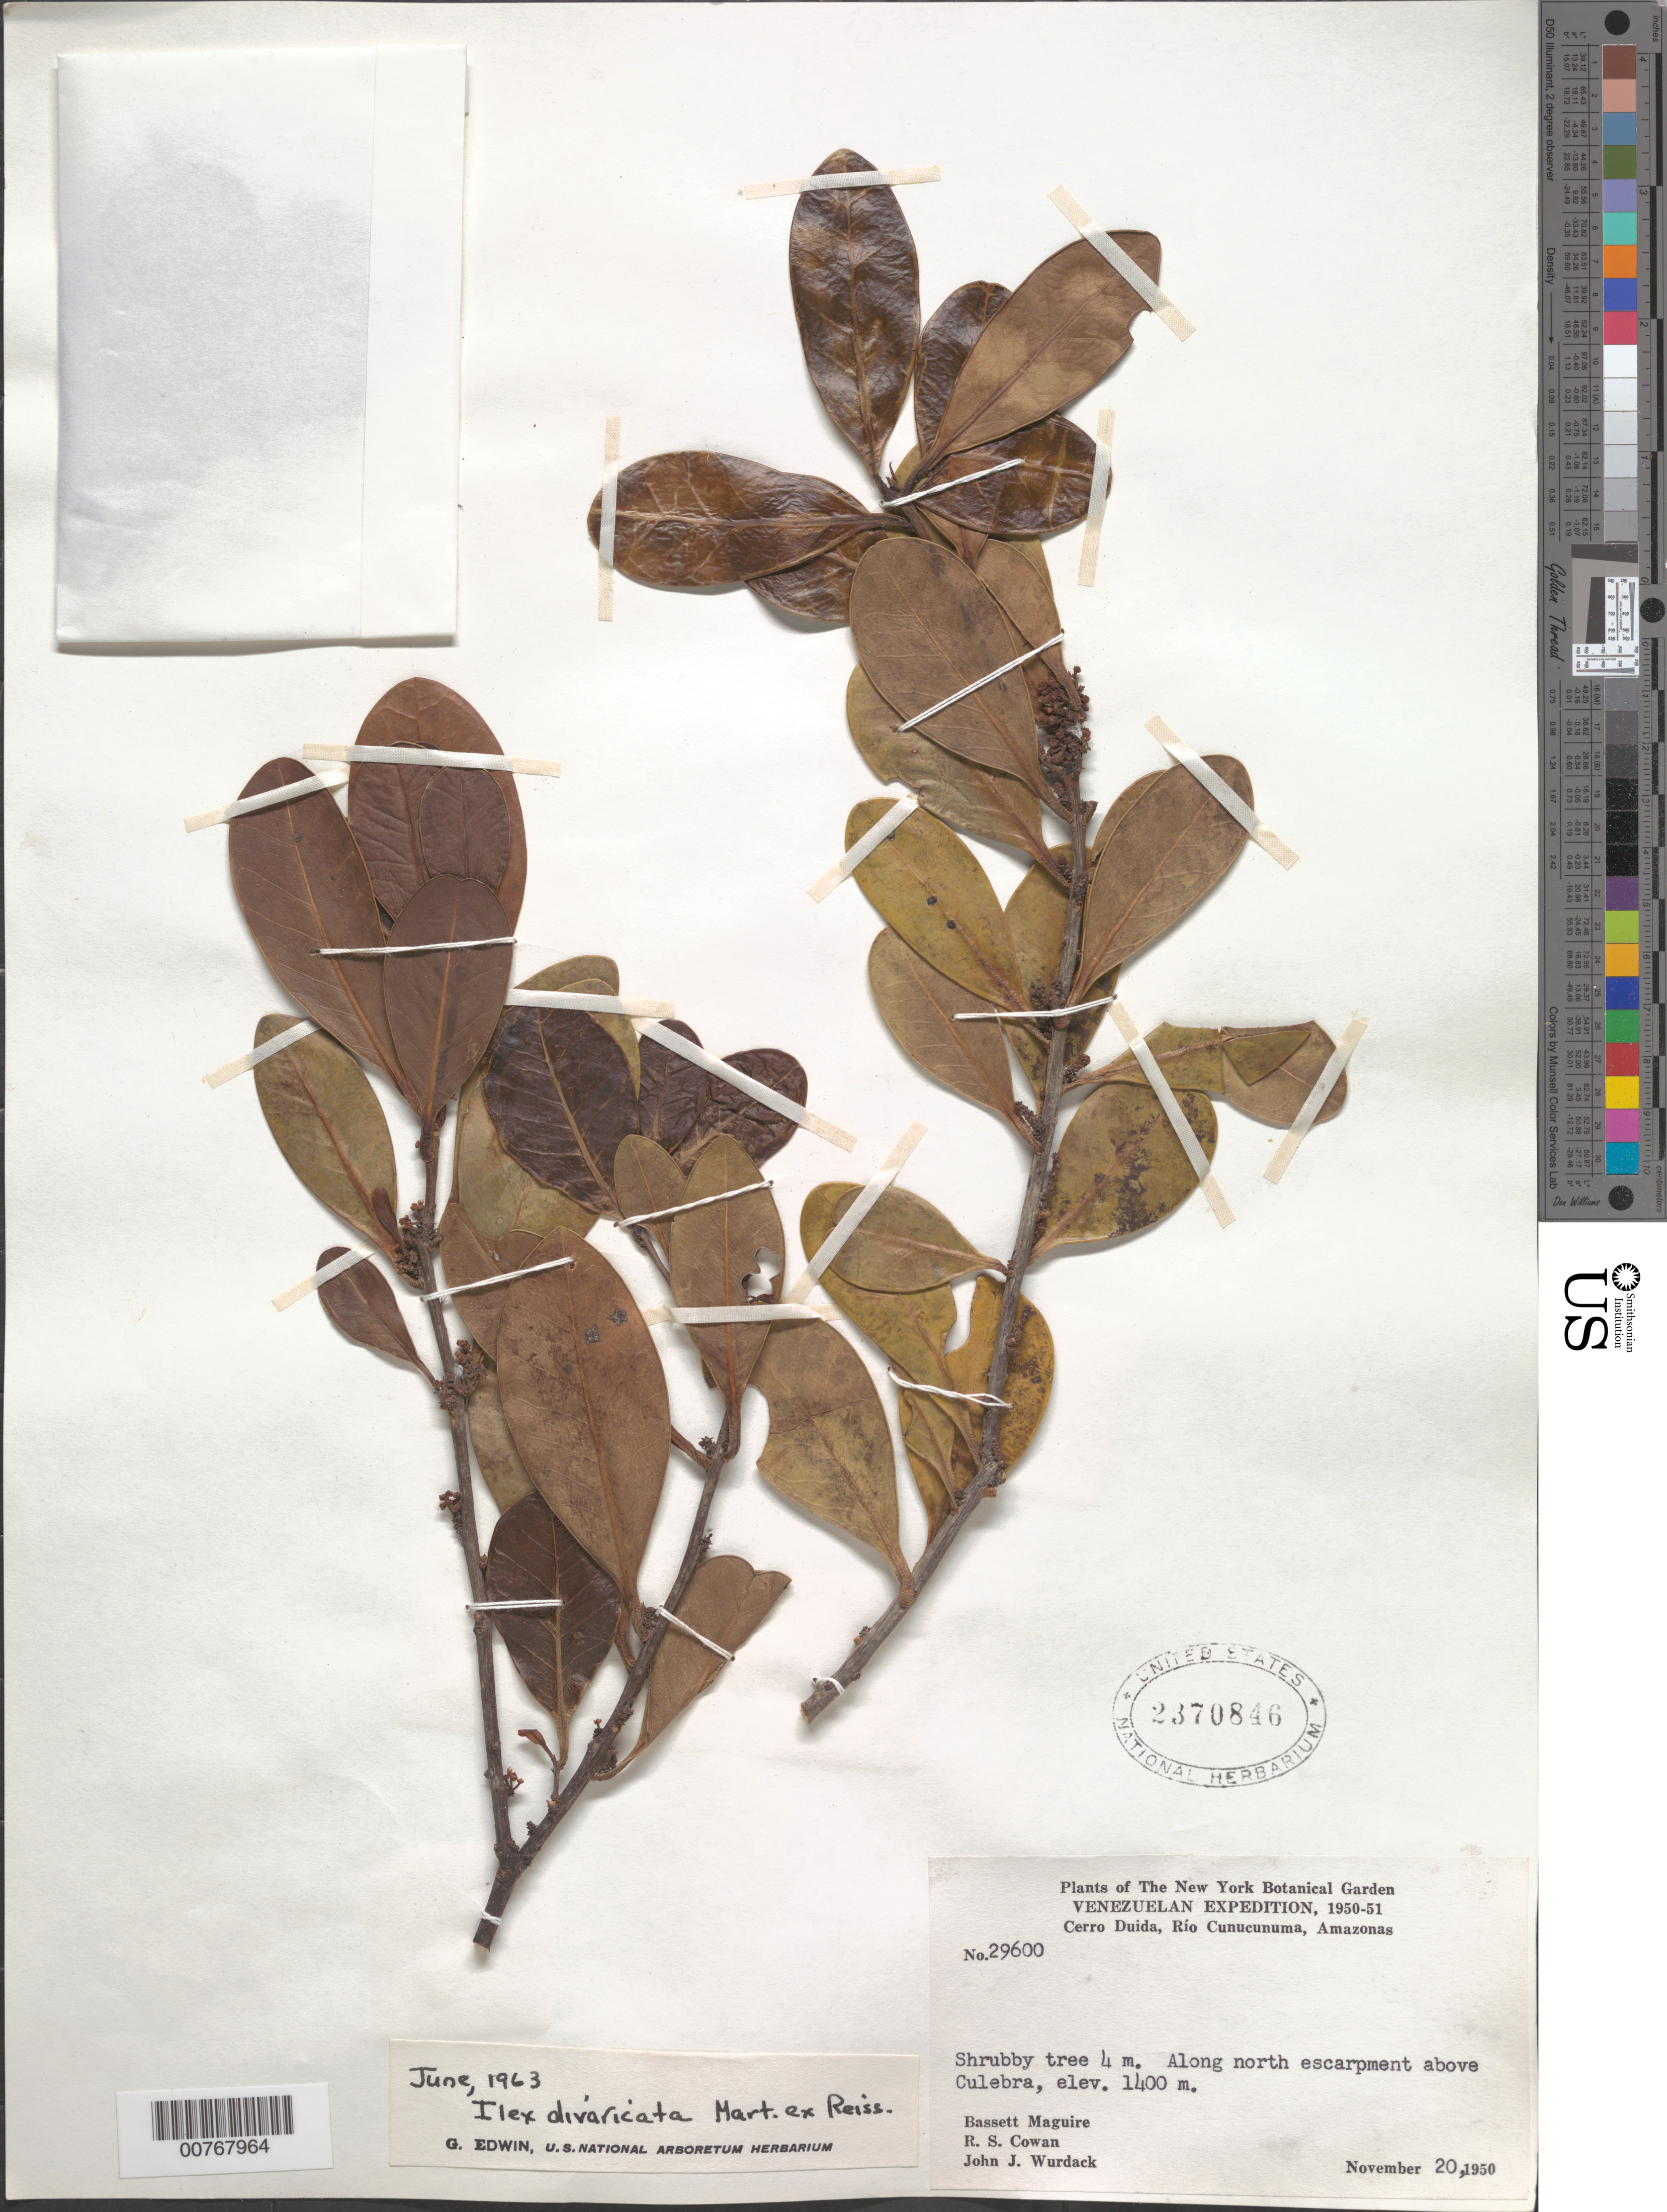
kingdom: Plantae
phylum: Tracheophyta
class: Magnoliopsida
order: Aquifoliales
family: Aquifoliaceae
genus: Ilex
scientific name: Ilex divaricata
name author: Mart. ex Reissek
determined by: Edwin, G.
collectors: B. Maguire, R. S. Cowan & J. J. Wurdack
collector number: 29600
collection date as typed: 20-Nov-50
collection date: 1950-11-20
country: Venezuela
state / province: Amazonas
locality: Cerro Duida, Río Cunucunuma, along north escarpment above Culebra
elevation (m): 1400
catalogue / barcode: US 2370846